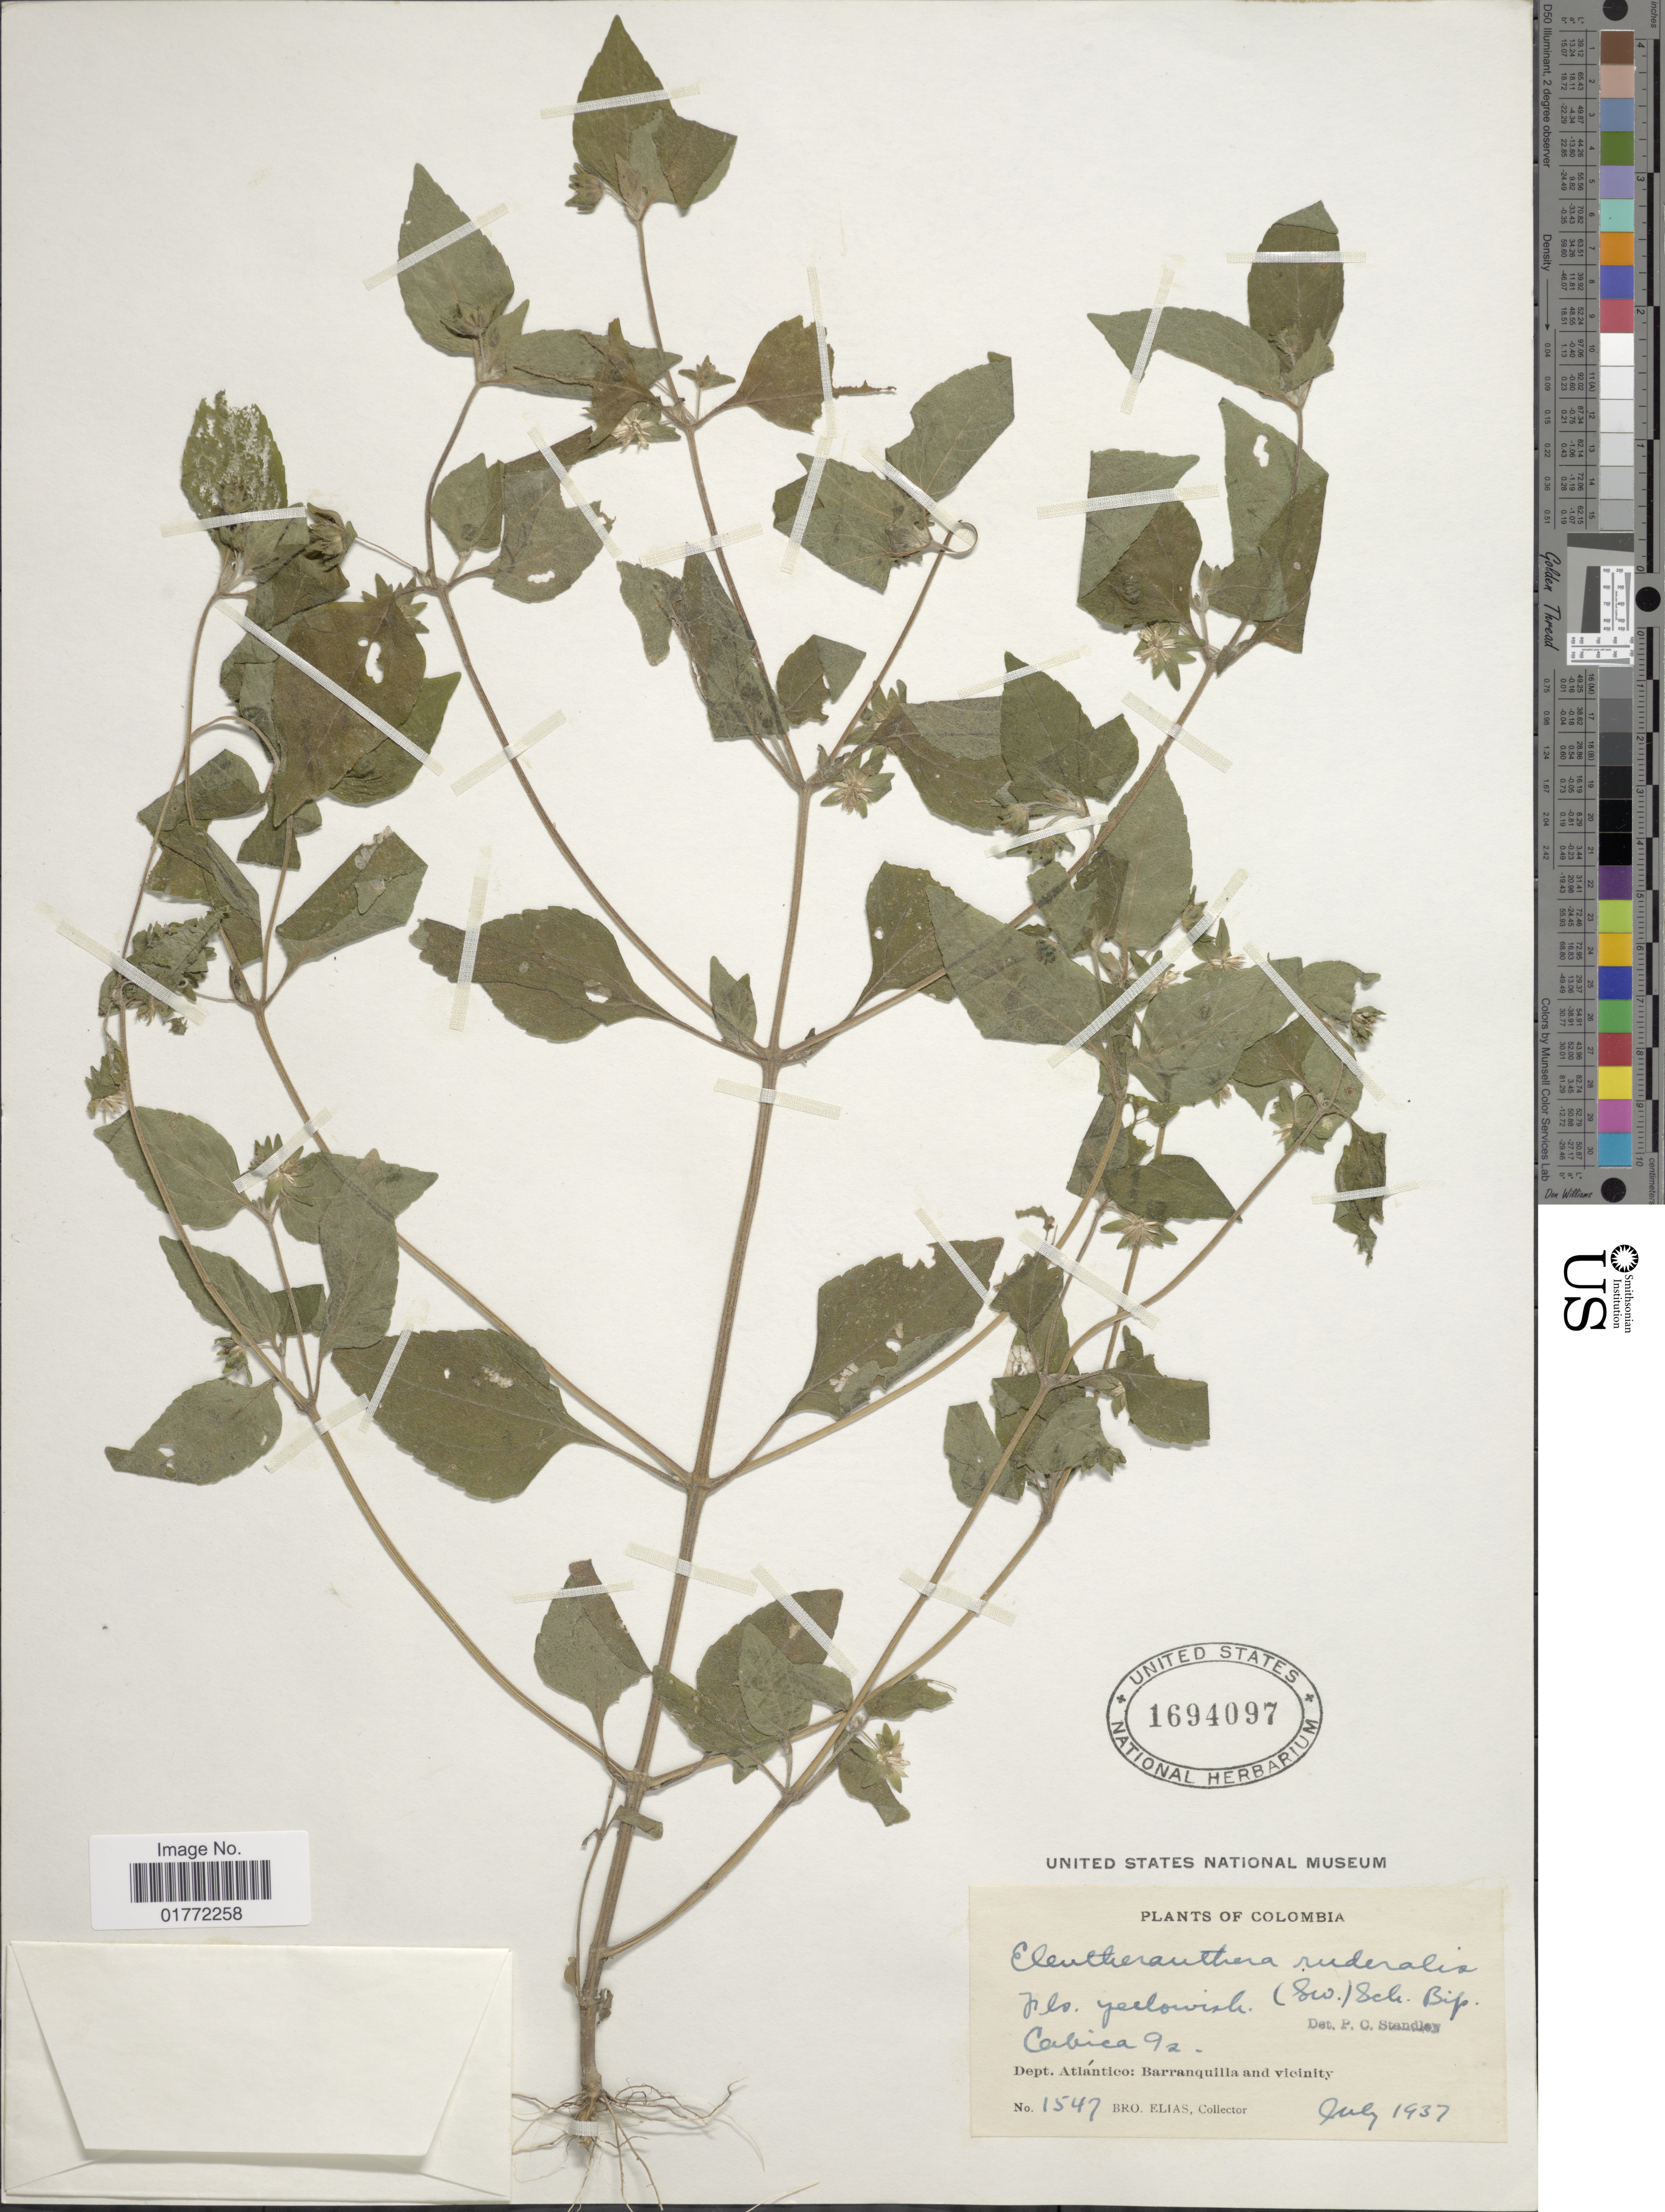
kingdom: Plantae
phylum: Tracheophyta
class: Magnoliopsida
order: Asterales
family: Asteraceae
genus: Eleutheranthera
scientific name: Eleutheranthera ruderalis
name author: (Sw.) Sch. Bip.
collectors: Bro. Elias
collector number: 1547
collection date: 1937-07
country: Colombia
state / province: Atlántico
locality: Barranquilla and vicinity, Cabica 92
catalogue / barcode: US 1694097